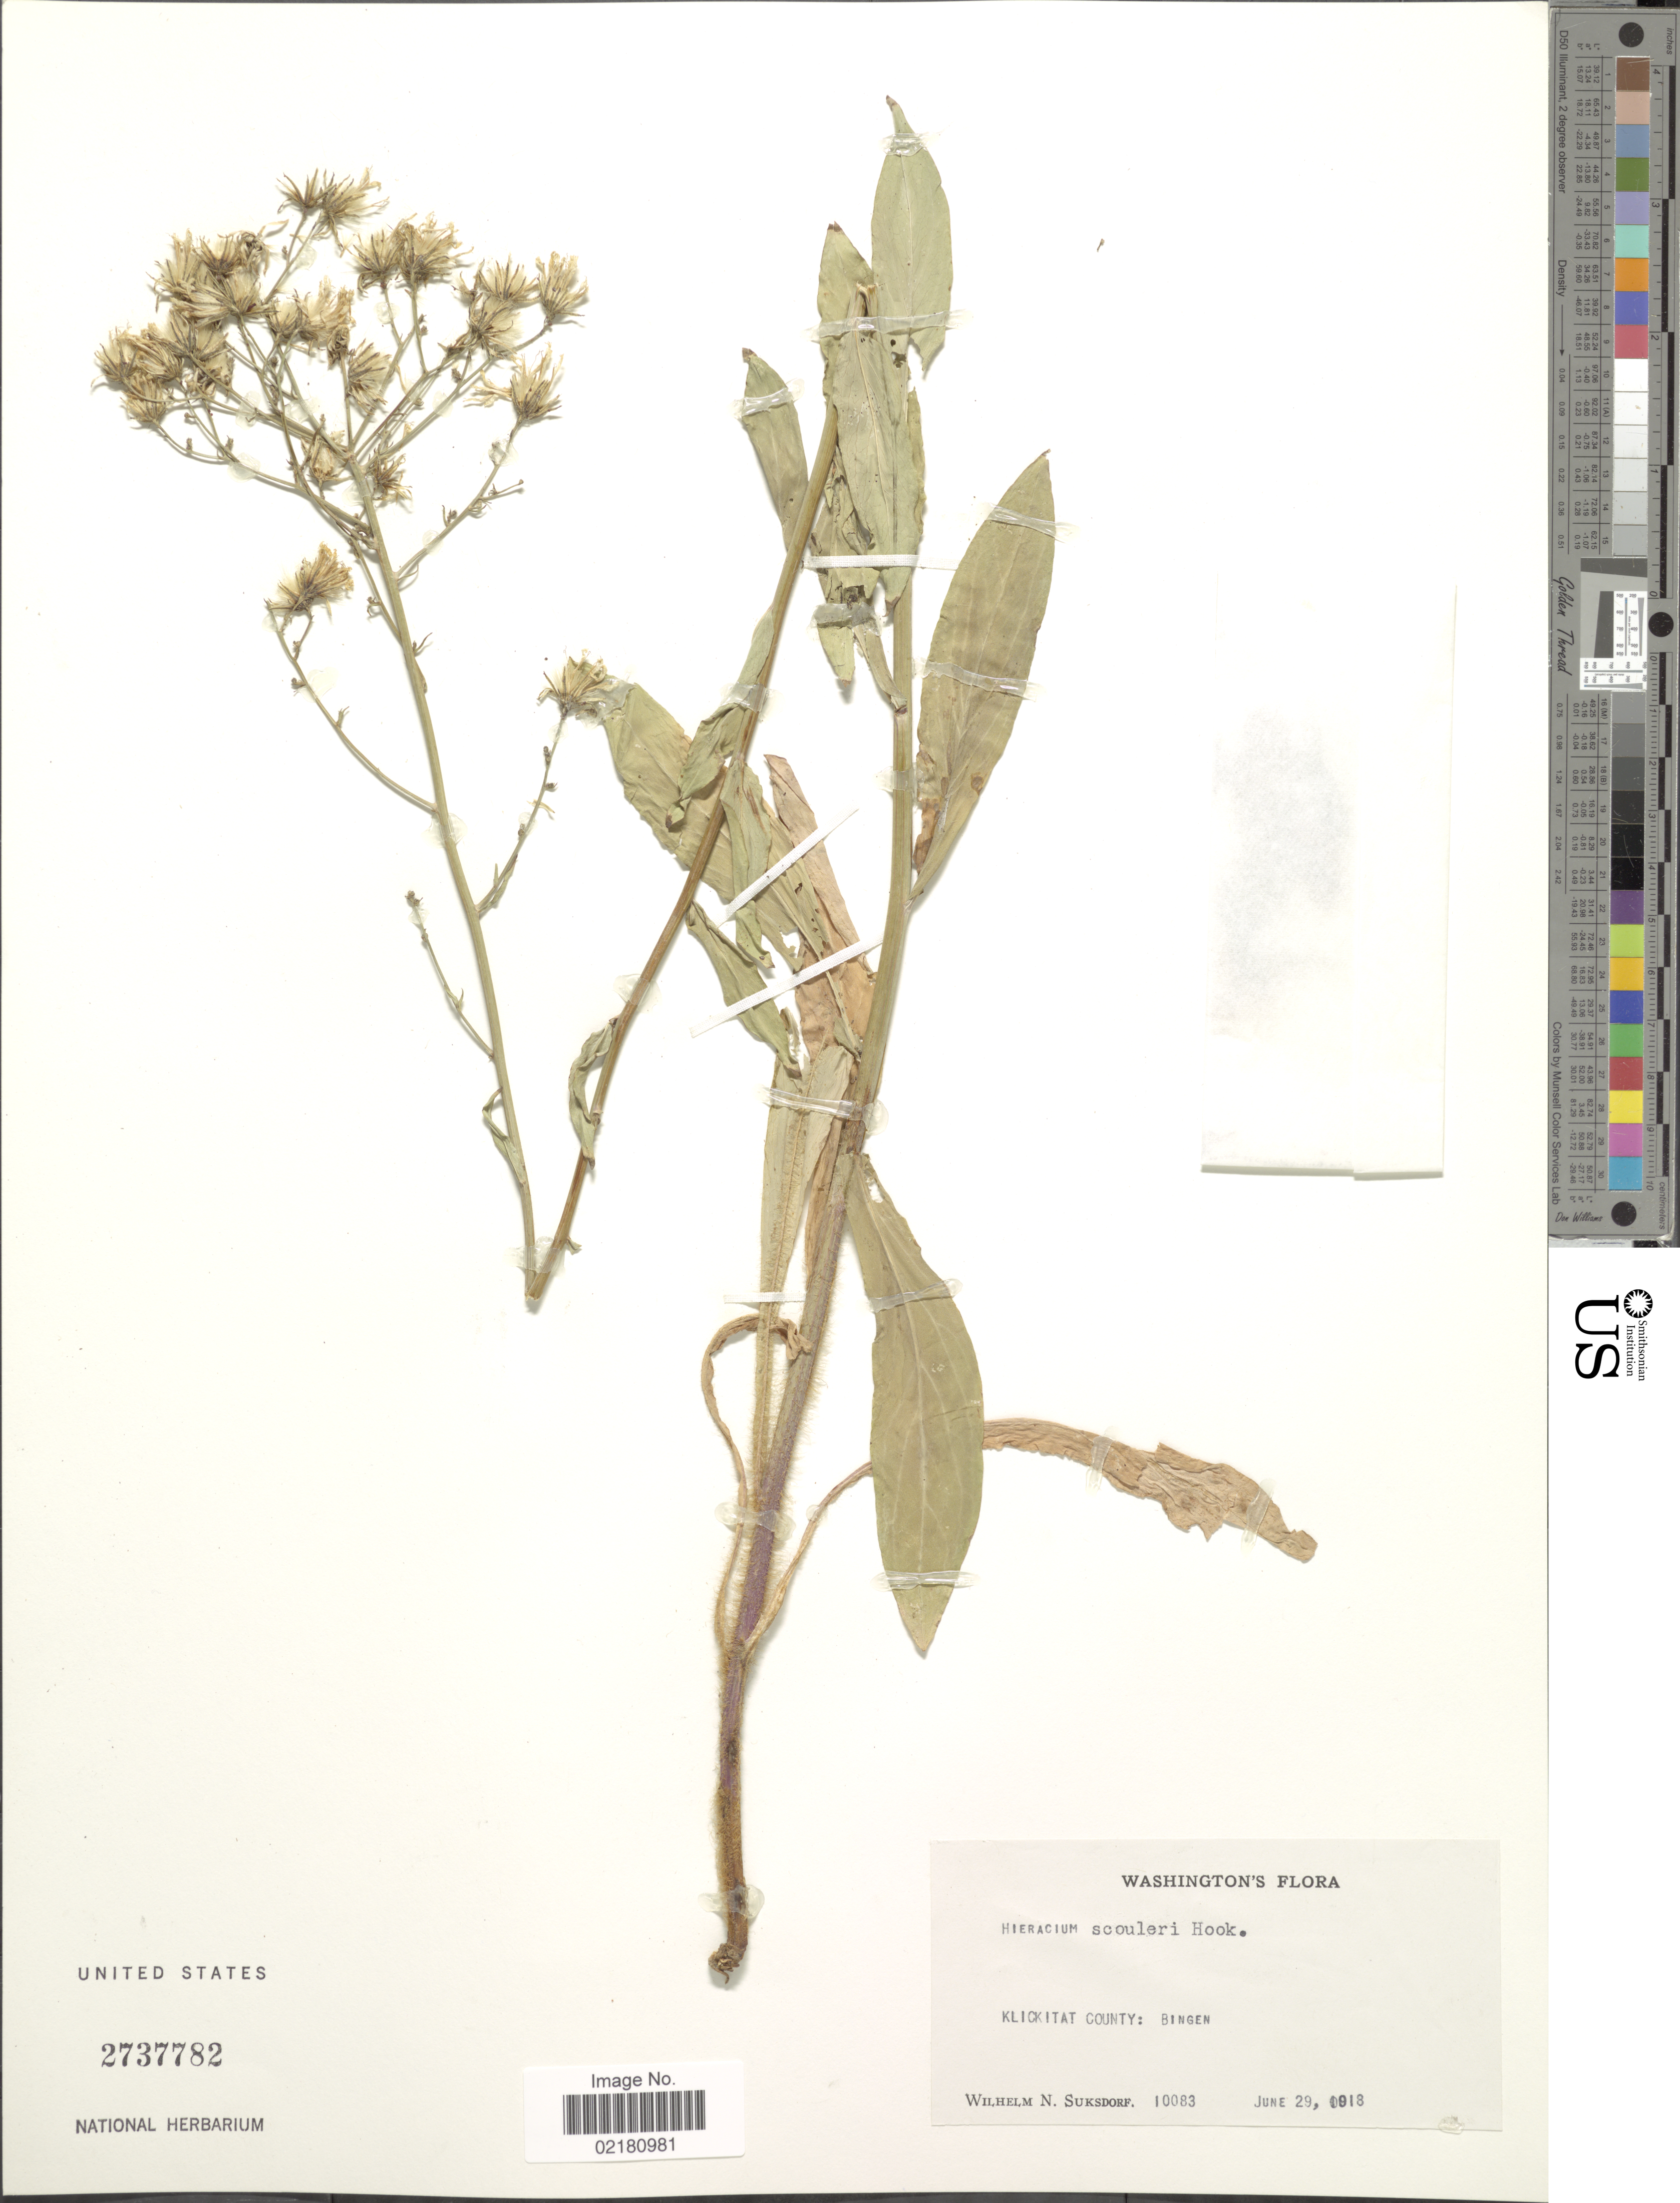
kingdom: Plantae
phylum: Tracheophyta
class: Magnoliopsida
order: Asterales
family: Asteraceae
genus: Hieracium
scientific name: Hieracium scouleri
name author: Hook.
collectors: W. N. Suksdorf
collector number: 10083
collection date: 1918-06-29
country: United States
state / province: Washington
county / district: Klickitat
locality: Klickitat County: Bingen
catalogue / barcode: US 2737782